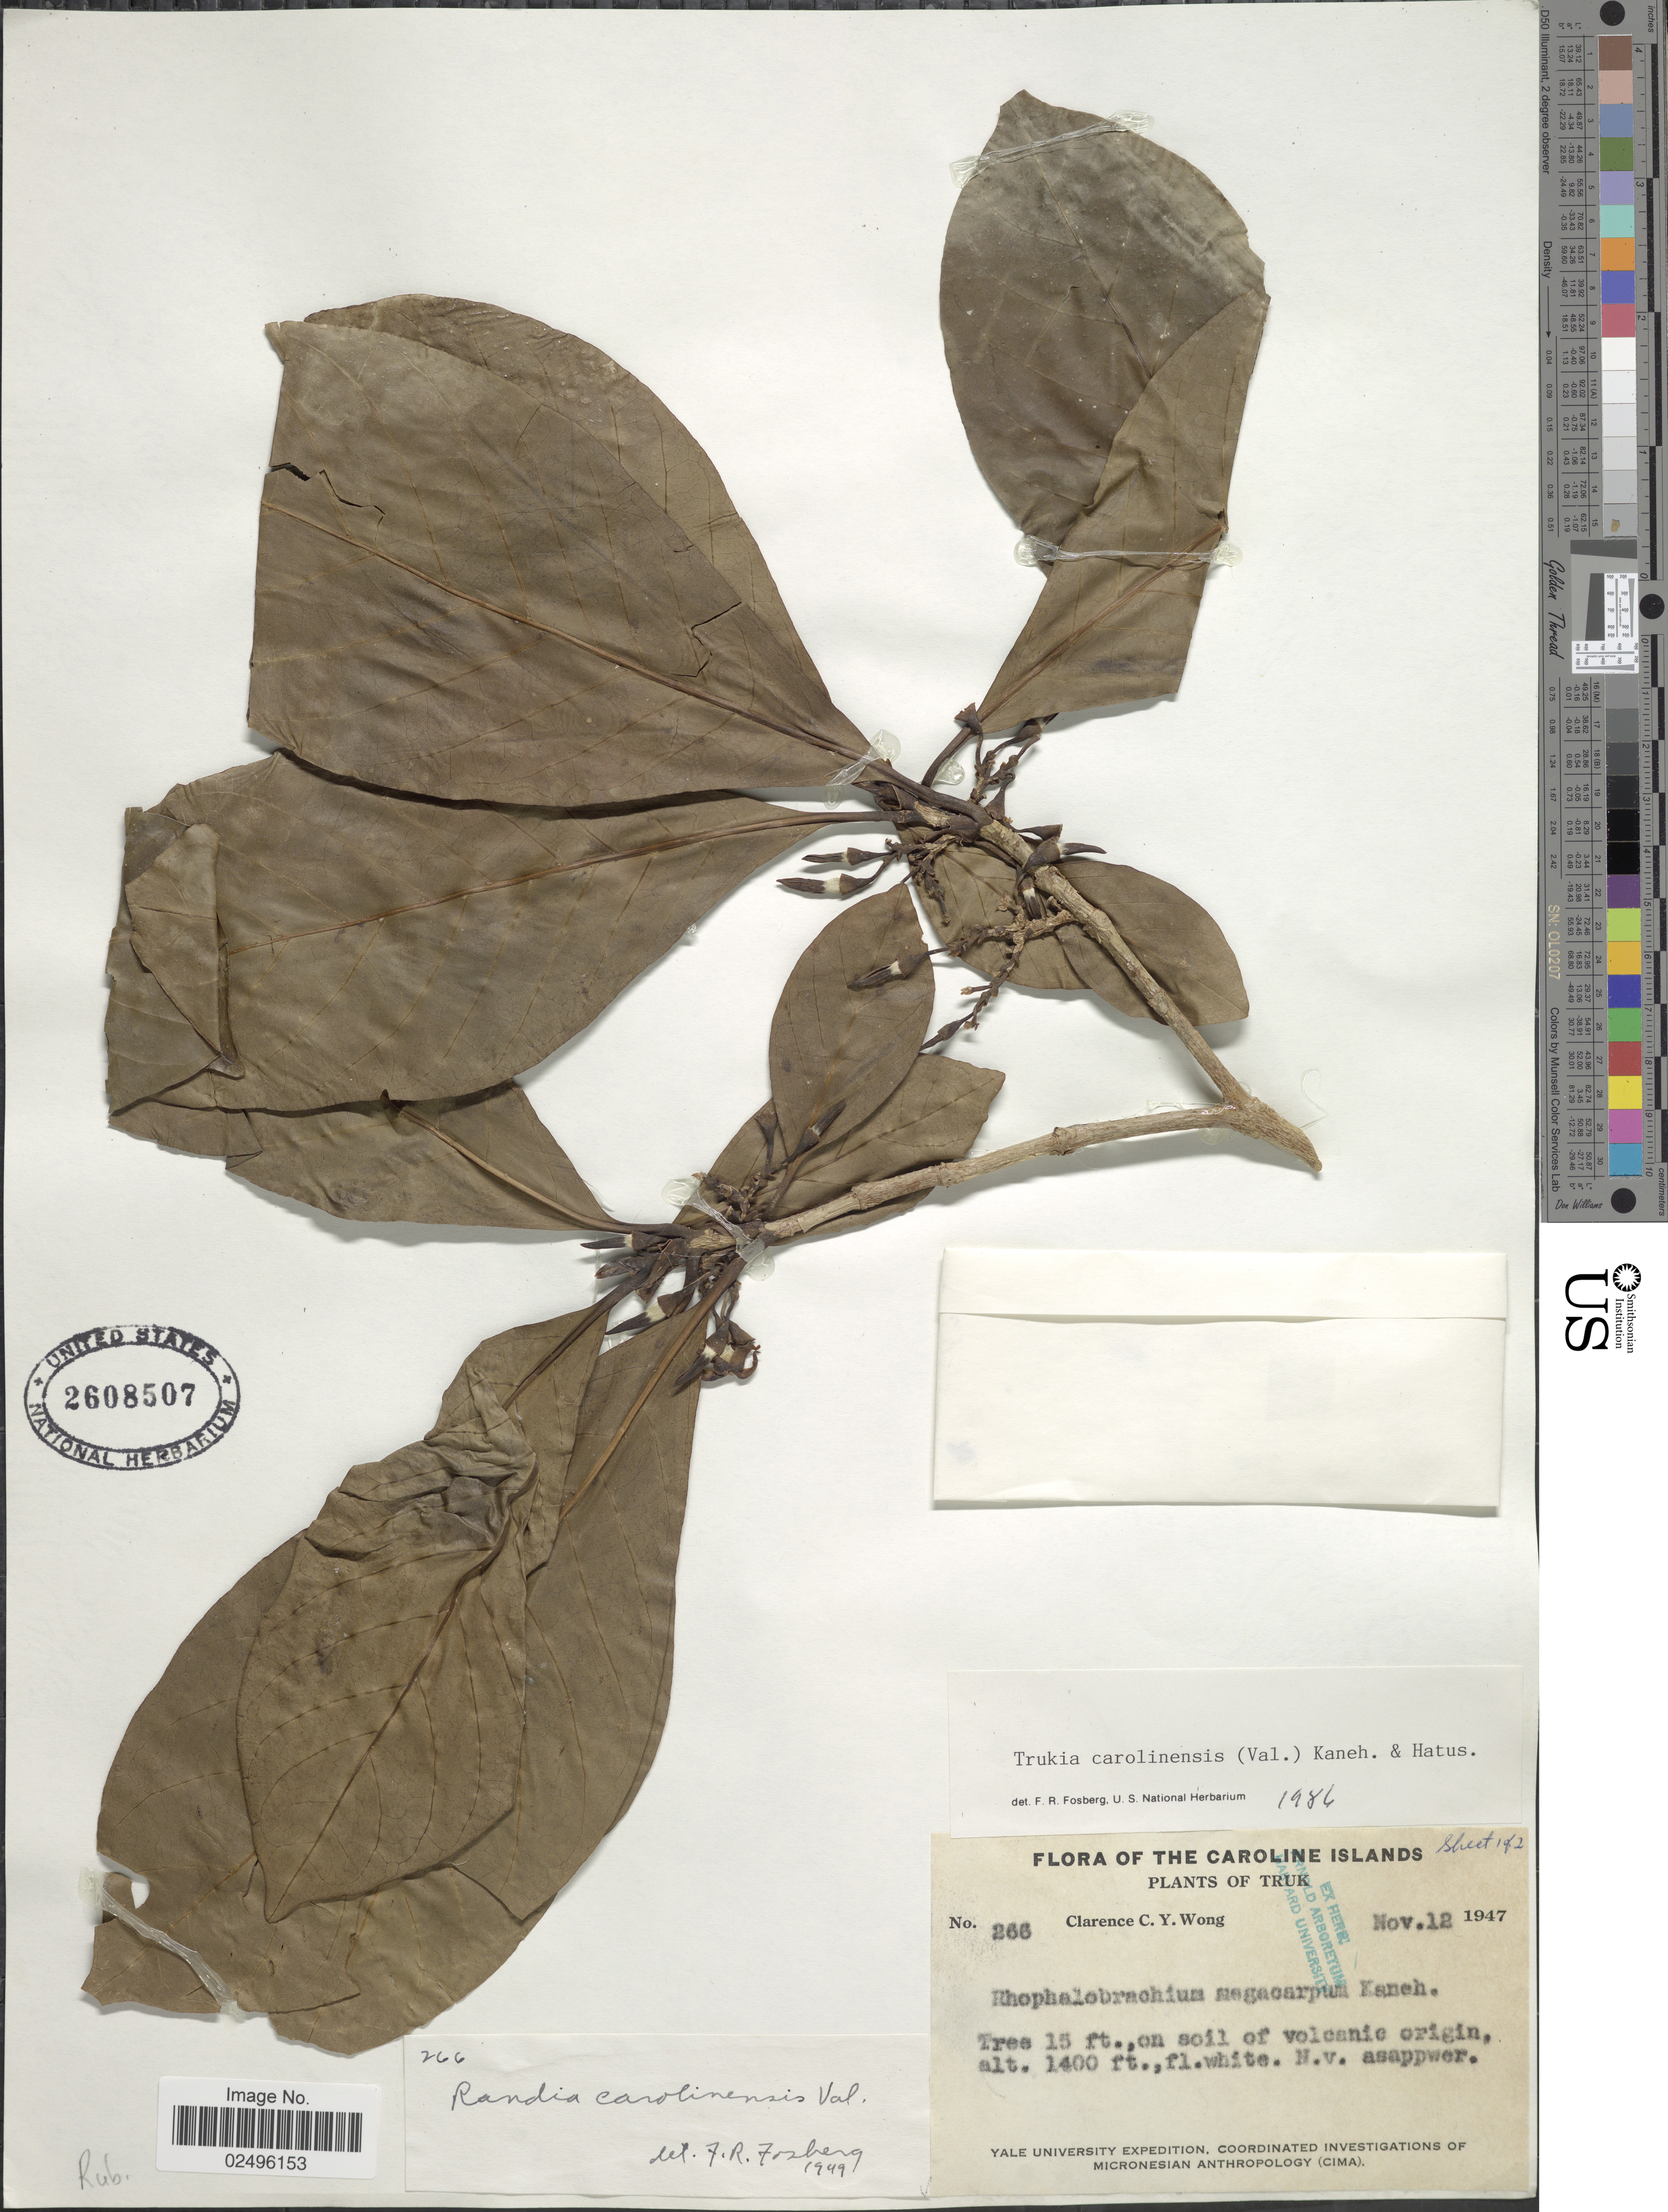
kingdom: Plantae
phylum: Tracheophyta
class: Magnoliopsida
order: Gentianales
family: Rubiaceae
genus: Trukia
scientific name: Trukia carolinensis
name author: (Valeton) Kaneh. & Hatus.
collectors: C. Y. C. Wong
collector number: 266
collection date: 1947-11-12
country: Micronesia, Federated States of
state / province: Truk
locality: The Caroline Islands, Truk., on soil of volcanic origin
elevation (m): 427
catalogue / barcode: US 2608507